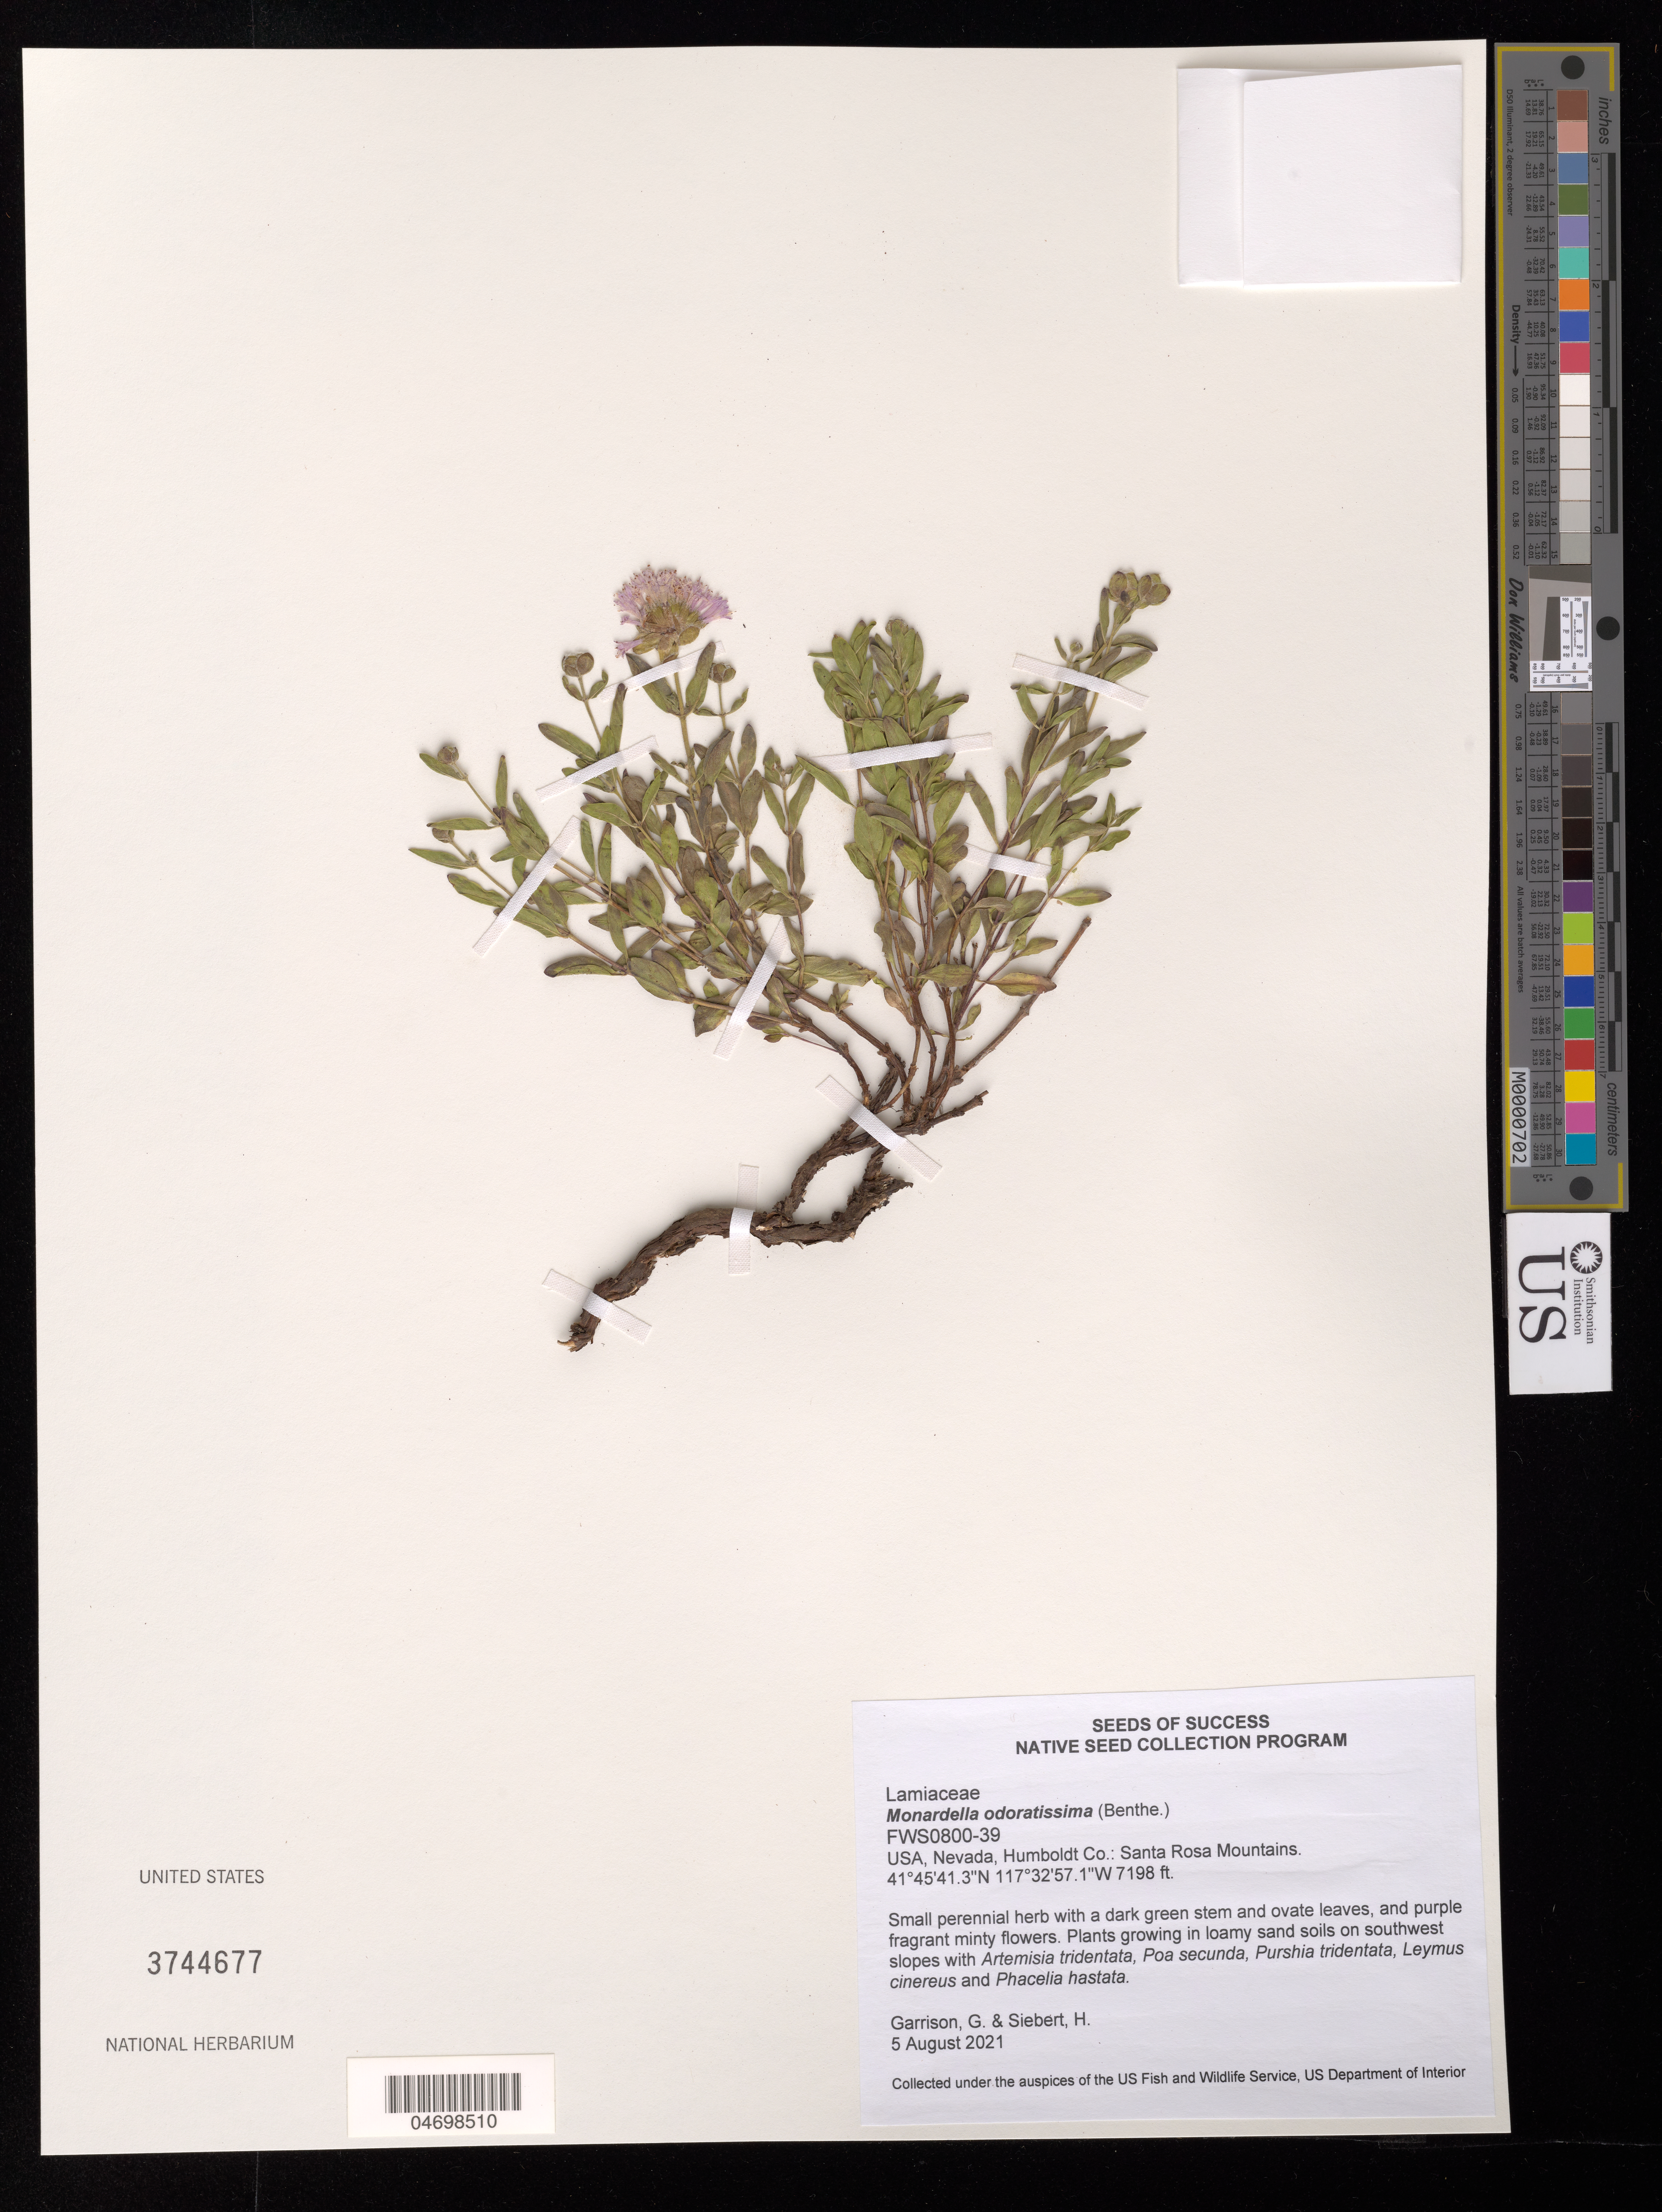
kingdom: Plantae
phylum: Tracheophyta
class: Magnoliopsida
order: Lamiales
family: Lamiaceae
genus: Monardella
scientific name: Monardella odoratissima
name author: Benth.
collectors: G. Garrison & H. Siebert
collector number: FWS0800-39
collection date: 2021-08-05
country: United States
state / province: Nevada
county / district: Humbold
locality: Santa Rosa Muntains..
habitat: Loamy sand soils. With Poa secunda, Purshia tridentata, Leymus cinereus, Phacelia hastata.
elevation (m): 2194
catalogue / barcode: US 3744677